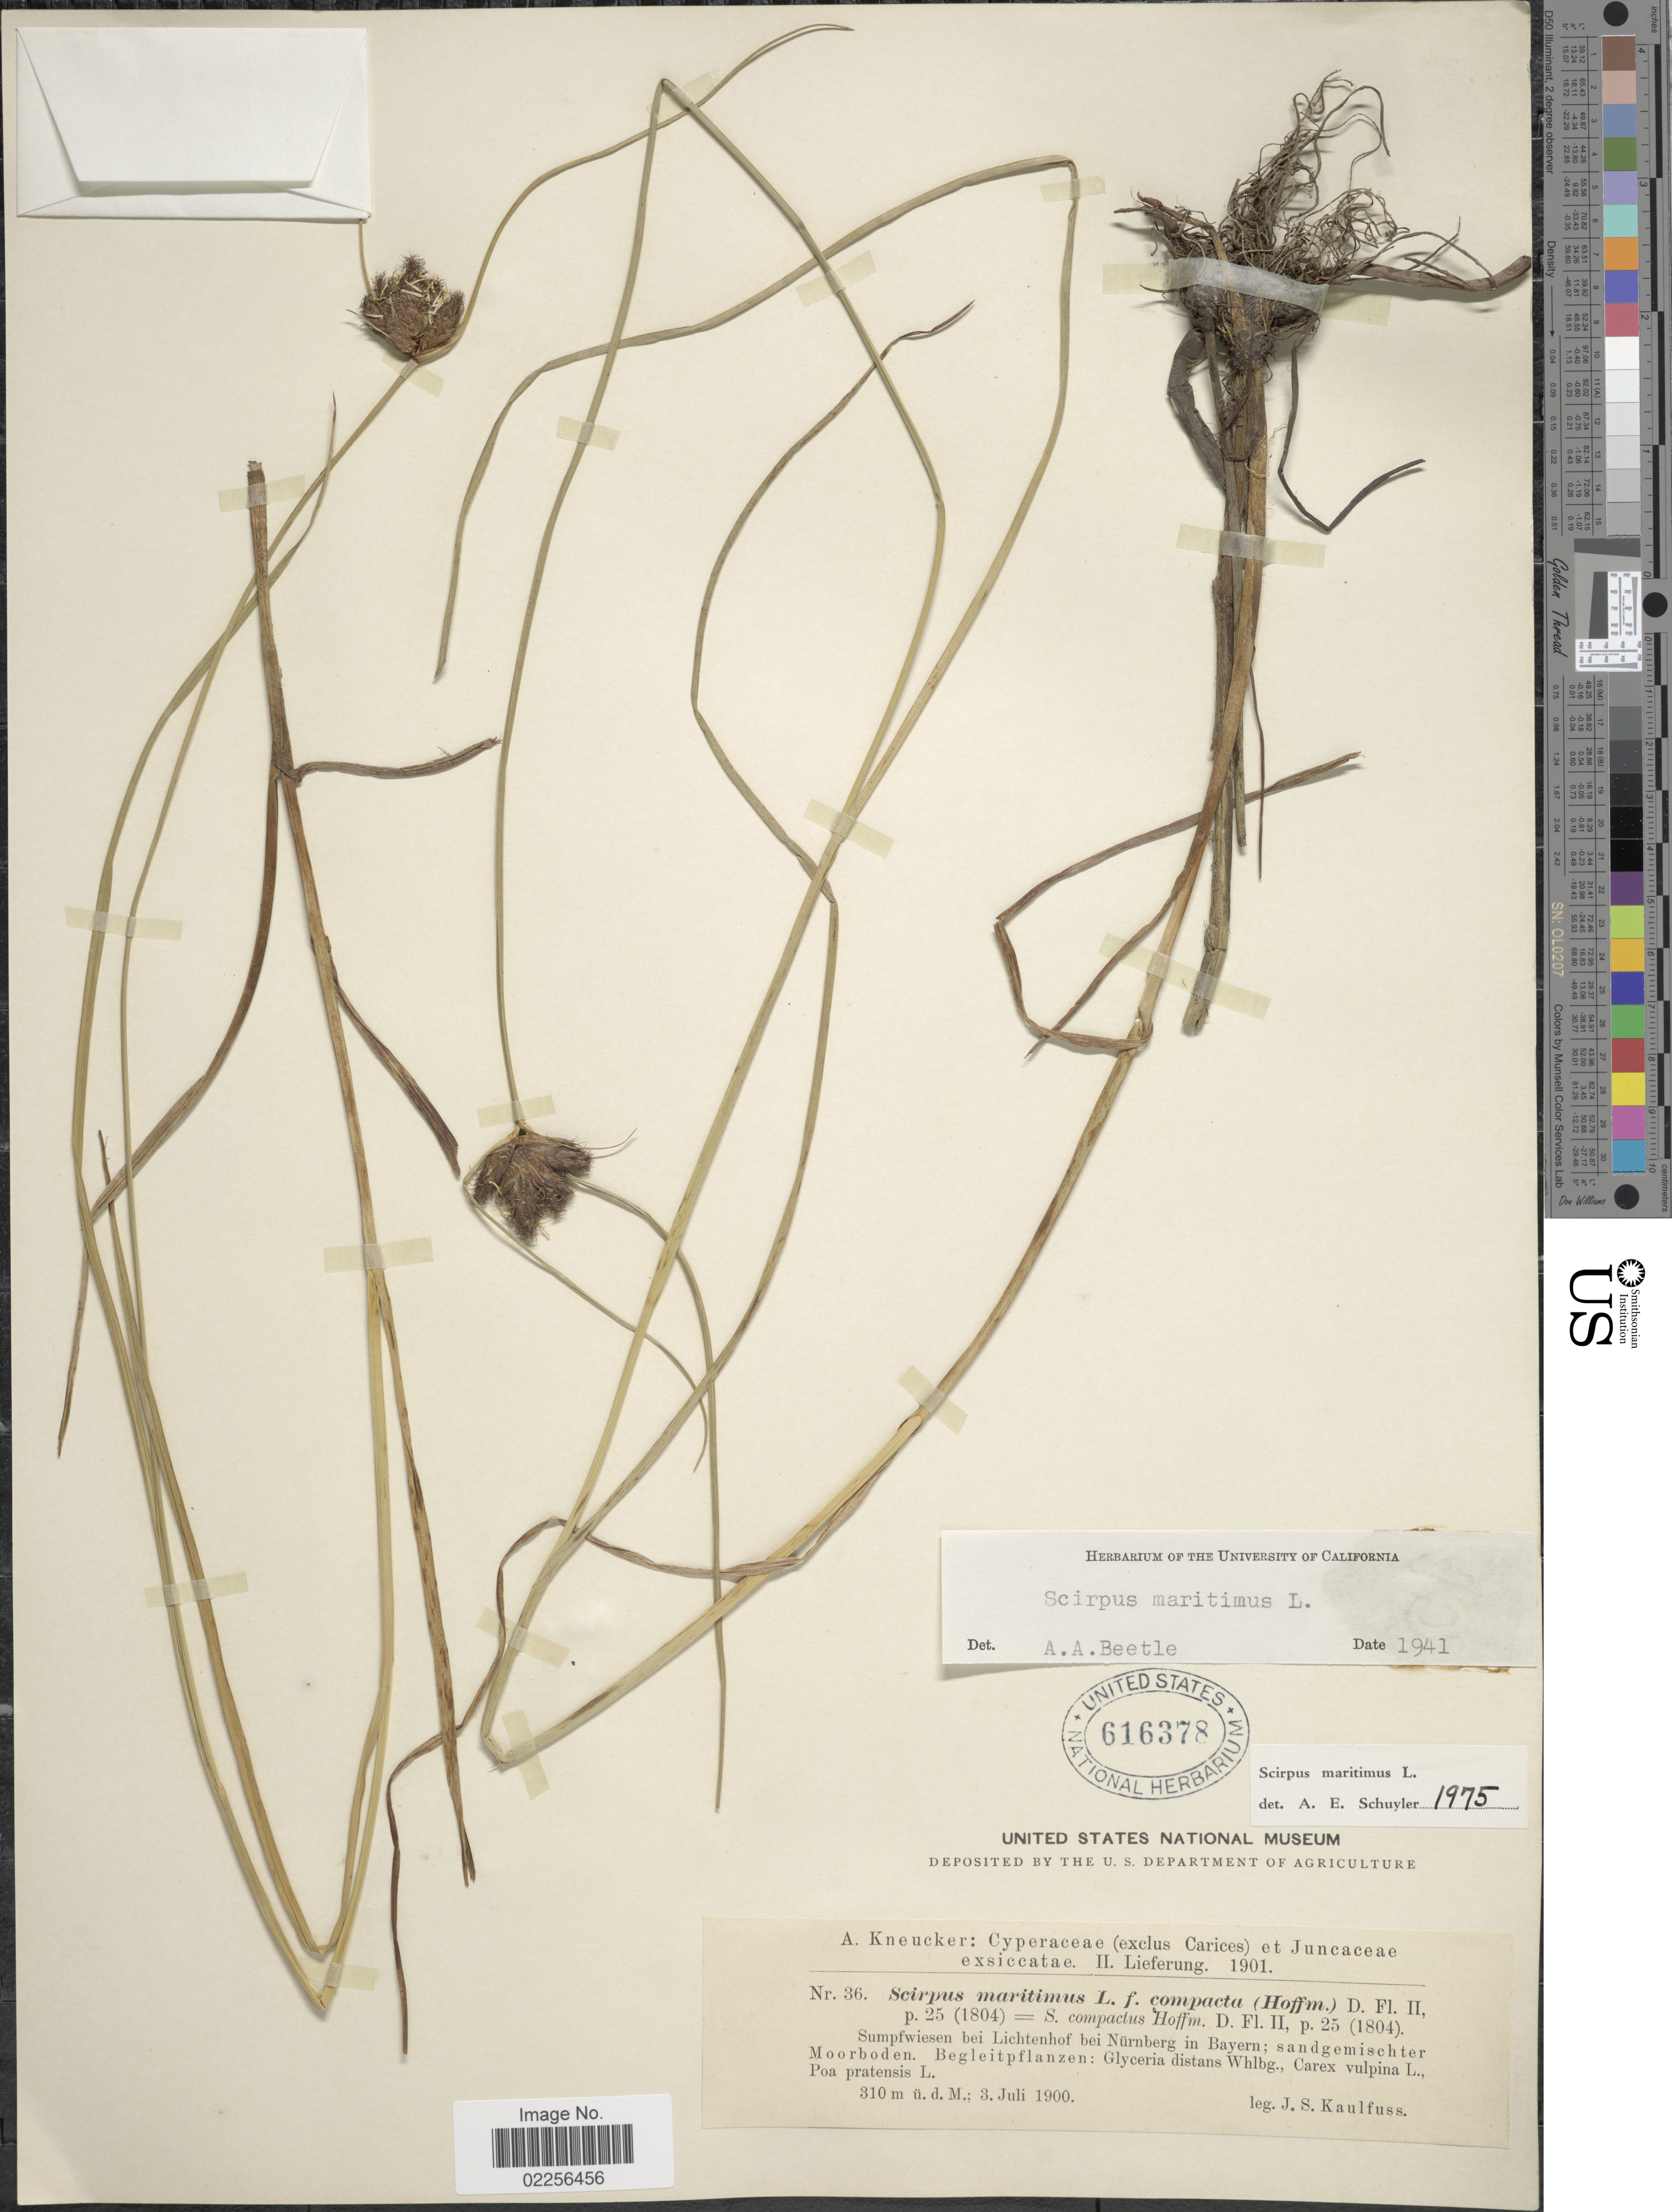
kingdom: Plantae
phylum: Tracheophyta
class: Liliopsida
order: Poales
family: Cyperaceae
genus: Bolboschoenus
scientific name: Bolboschoenus maritimus subsp. maritimus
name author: (L.) Palla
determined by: Strong, Mark T., (BOT), Smithsonian Institution - National Museum of Natural History (UNITED STATES)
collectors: J. S. Kaulfuss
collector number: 36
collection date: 1900-07-03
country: Germany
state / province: Bayern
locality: Bei Lichtenhof bei Nurnberg in Bayern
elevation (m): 310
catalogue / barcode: US 616378